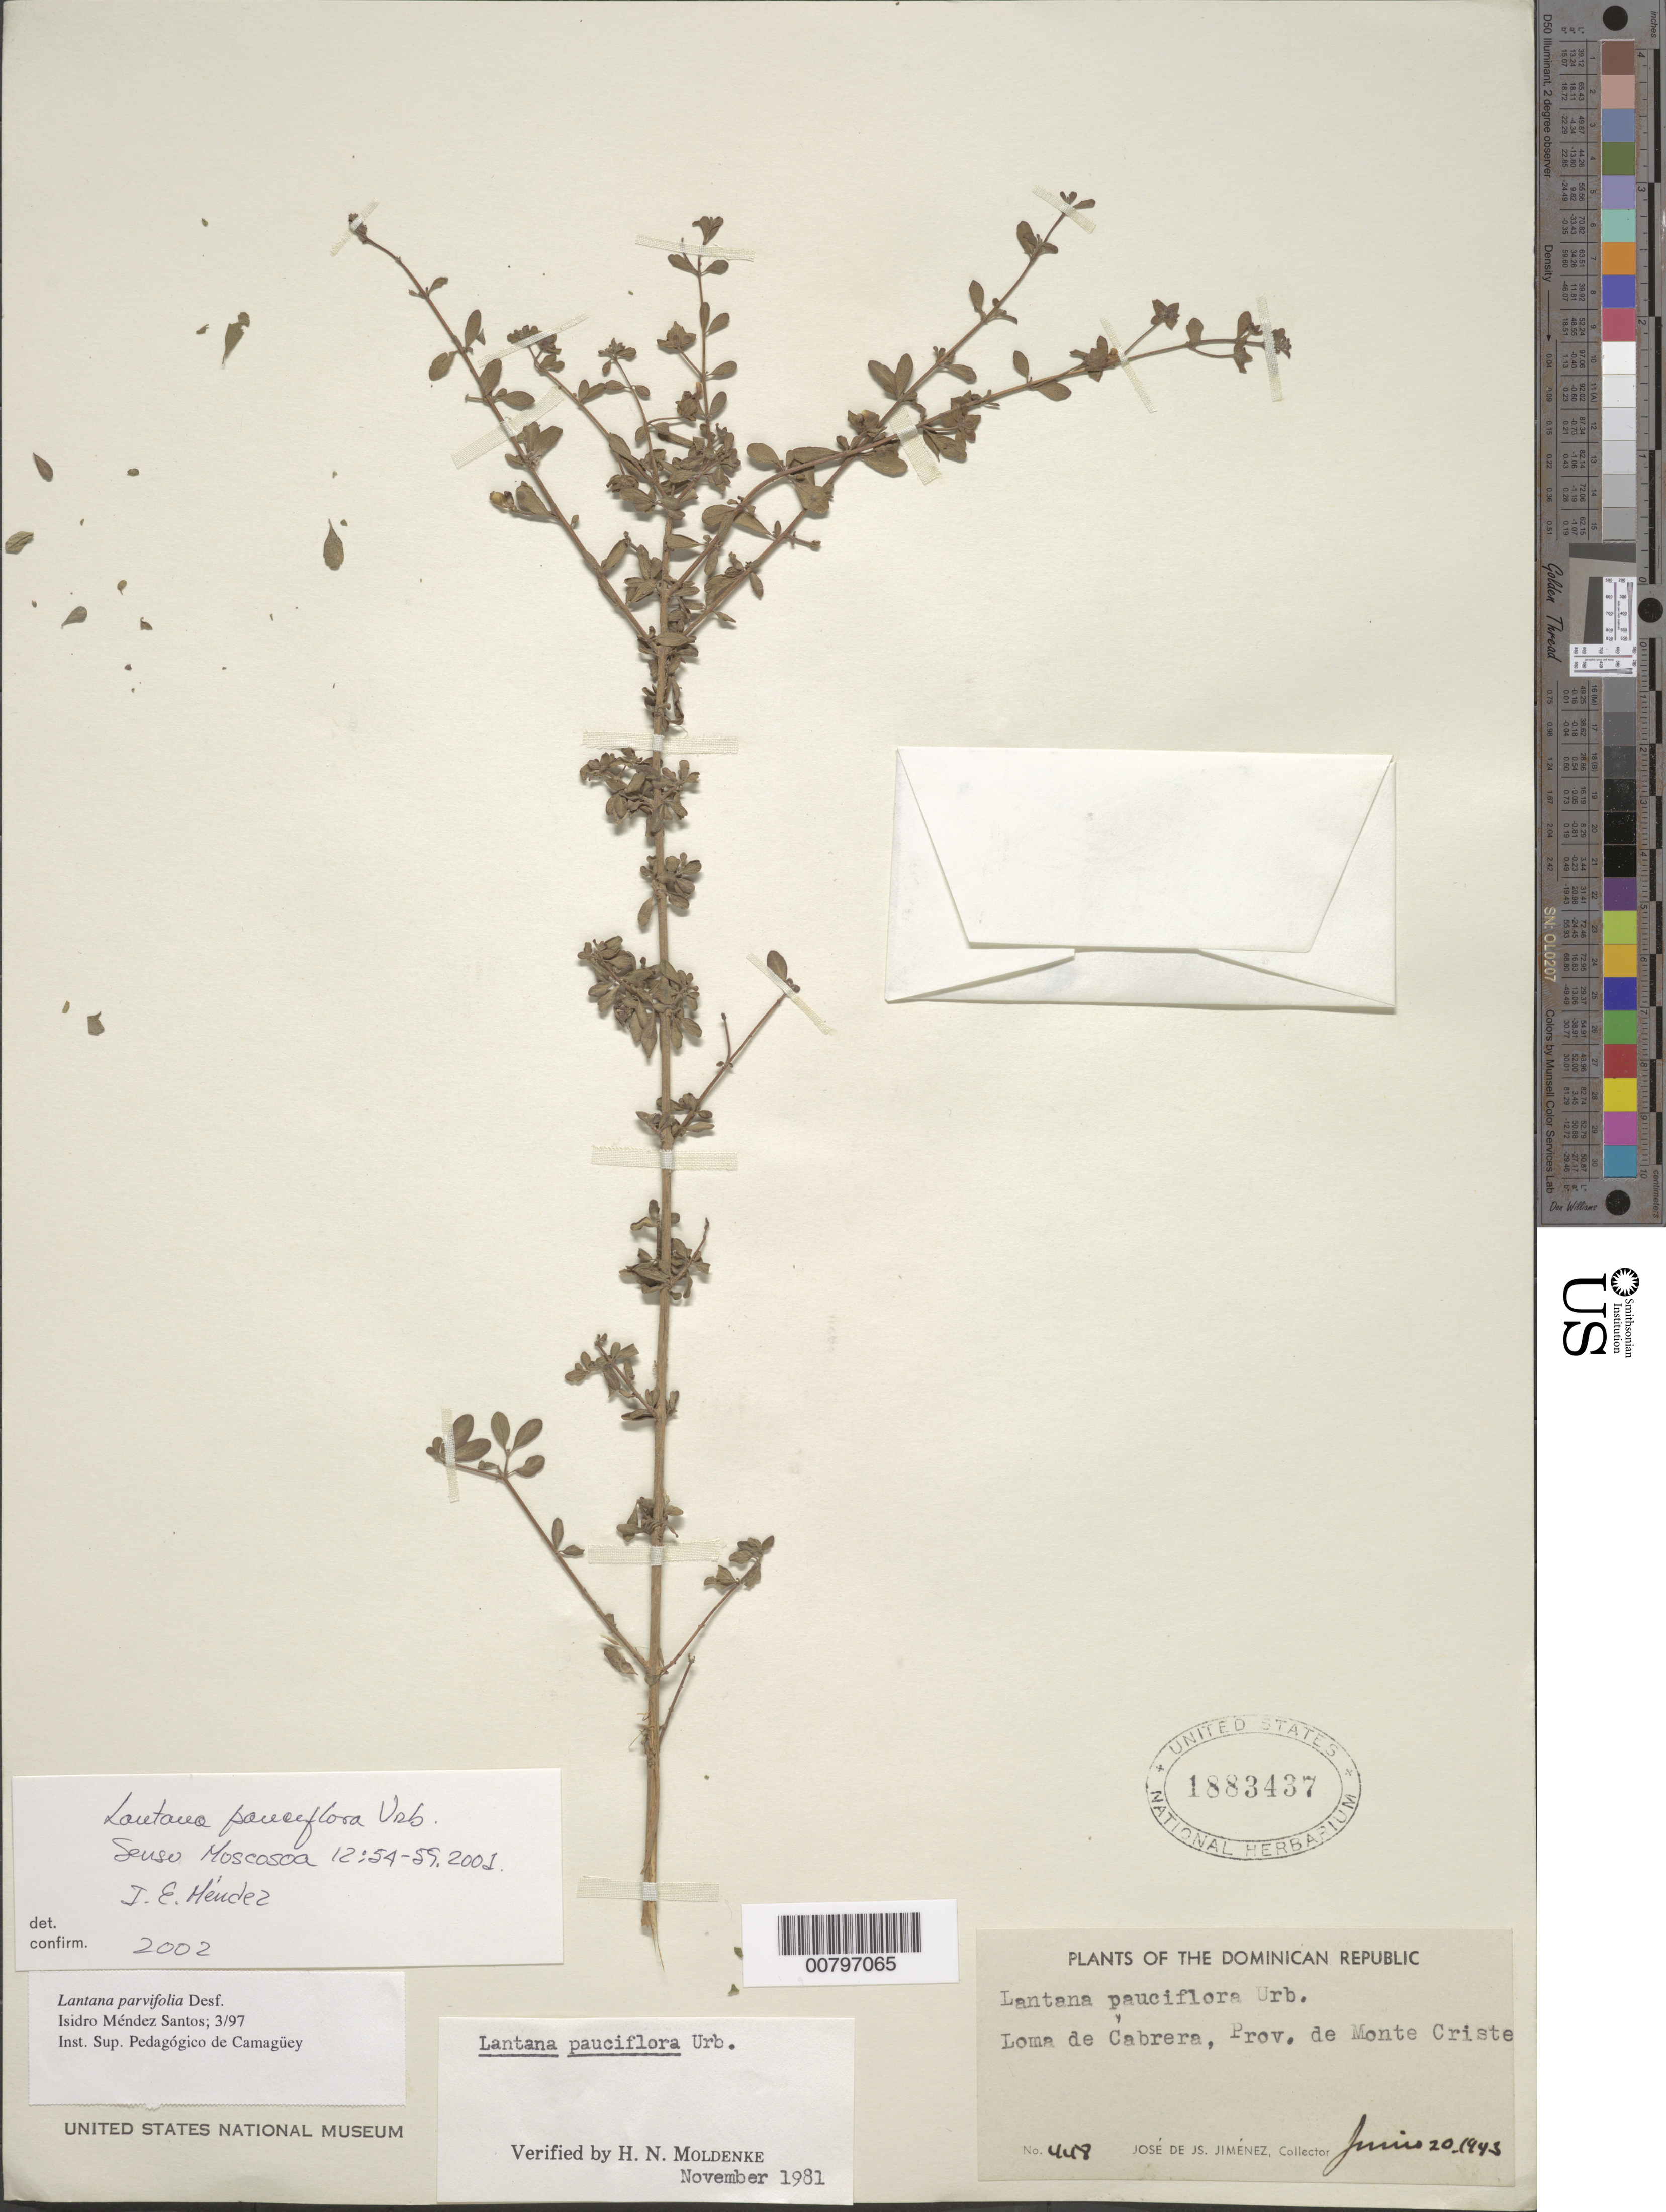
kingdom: Plantae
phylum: Tracheophyta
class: Magnoliopsida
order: Lamiales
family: Verbenaceae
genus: Lantana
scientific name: Lantana pauciflora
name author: Urb.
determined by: Méndez, Isidro E., (HIPC)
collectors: J. J. Jiménez Almonte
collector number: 448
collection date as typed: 20 Jun 1945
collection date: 1945-06-20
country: Dominican Republic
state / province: Monte Cristi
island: Hispaniola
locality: Loma de Cabrera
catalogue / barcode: US 1883437